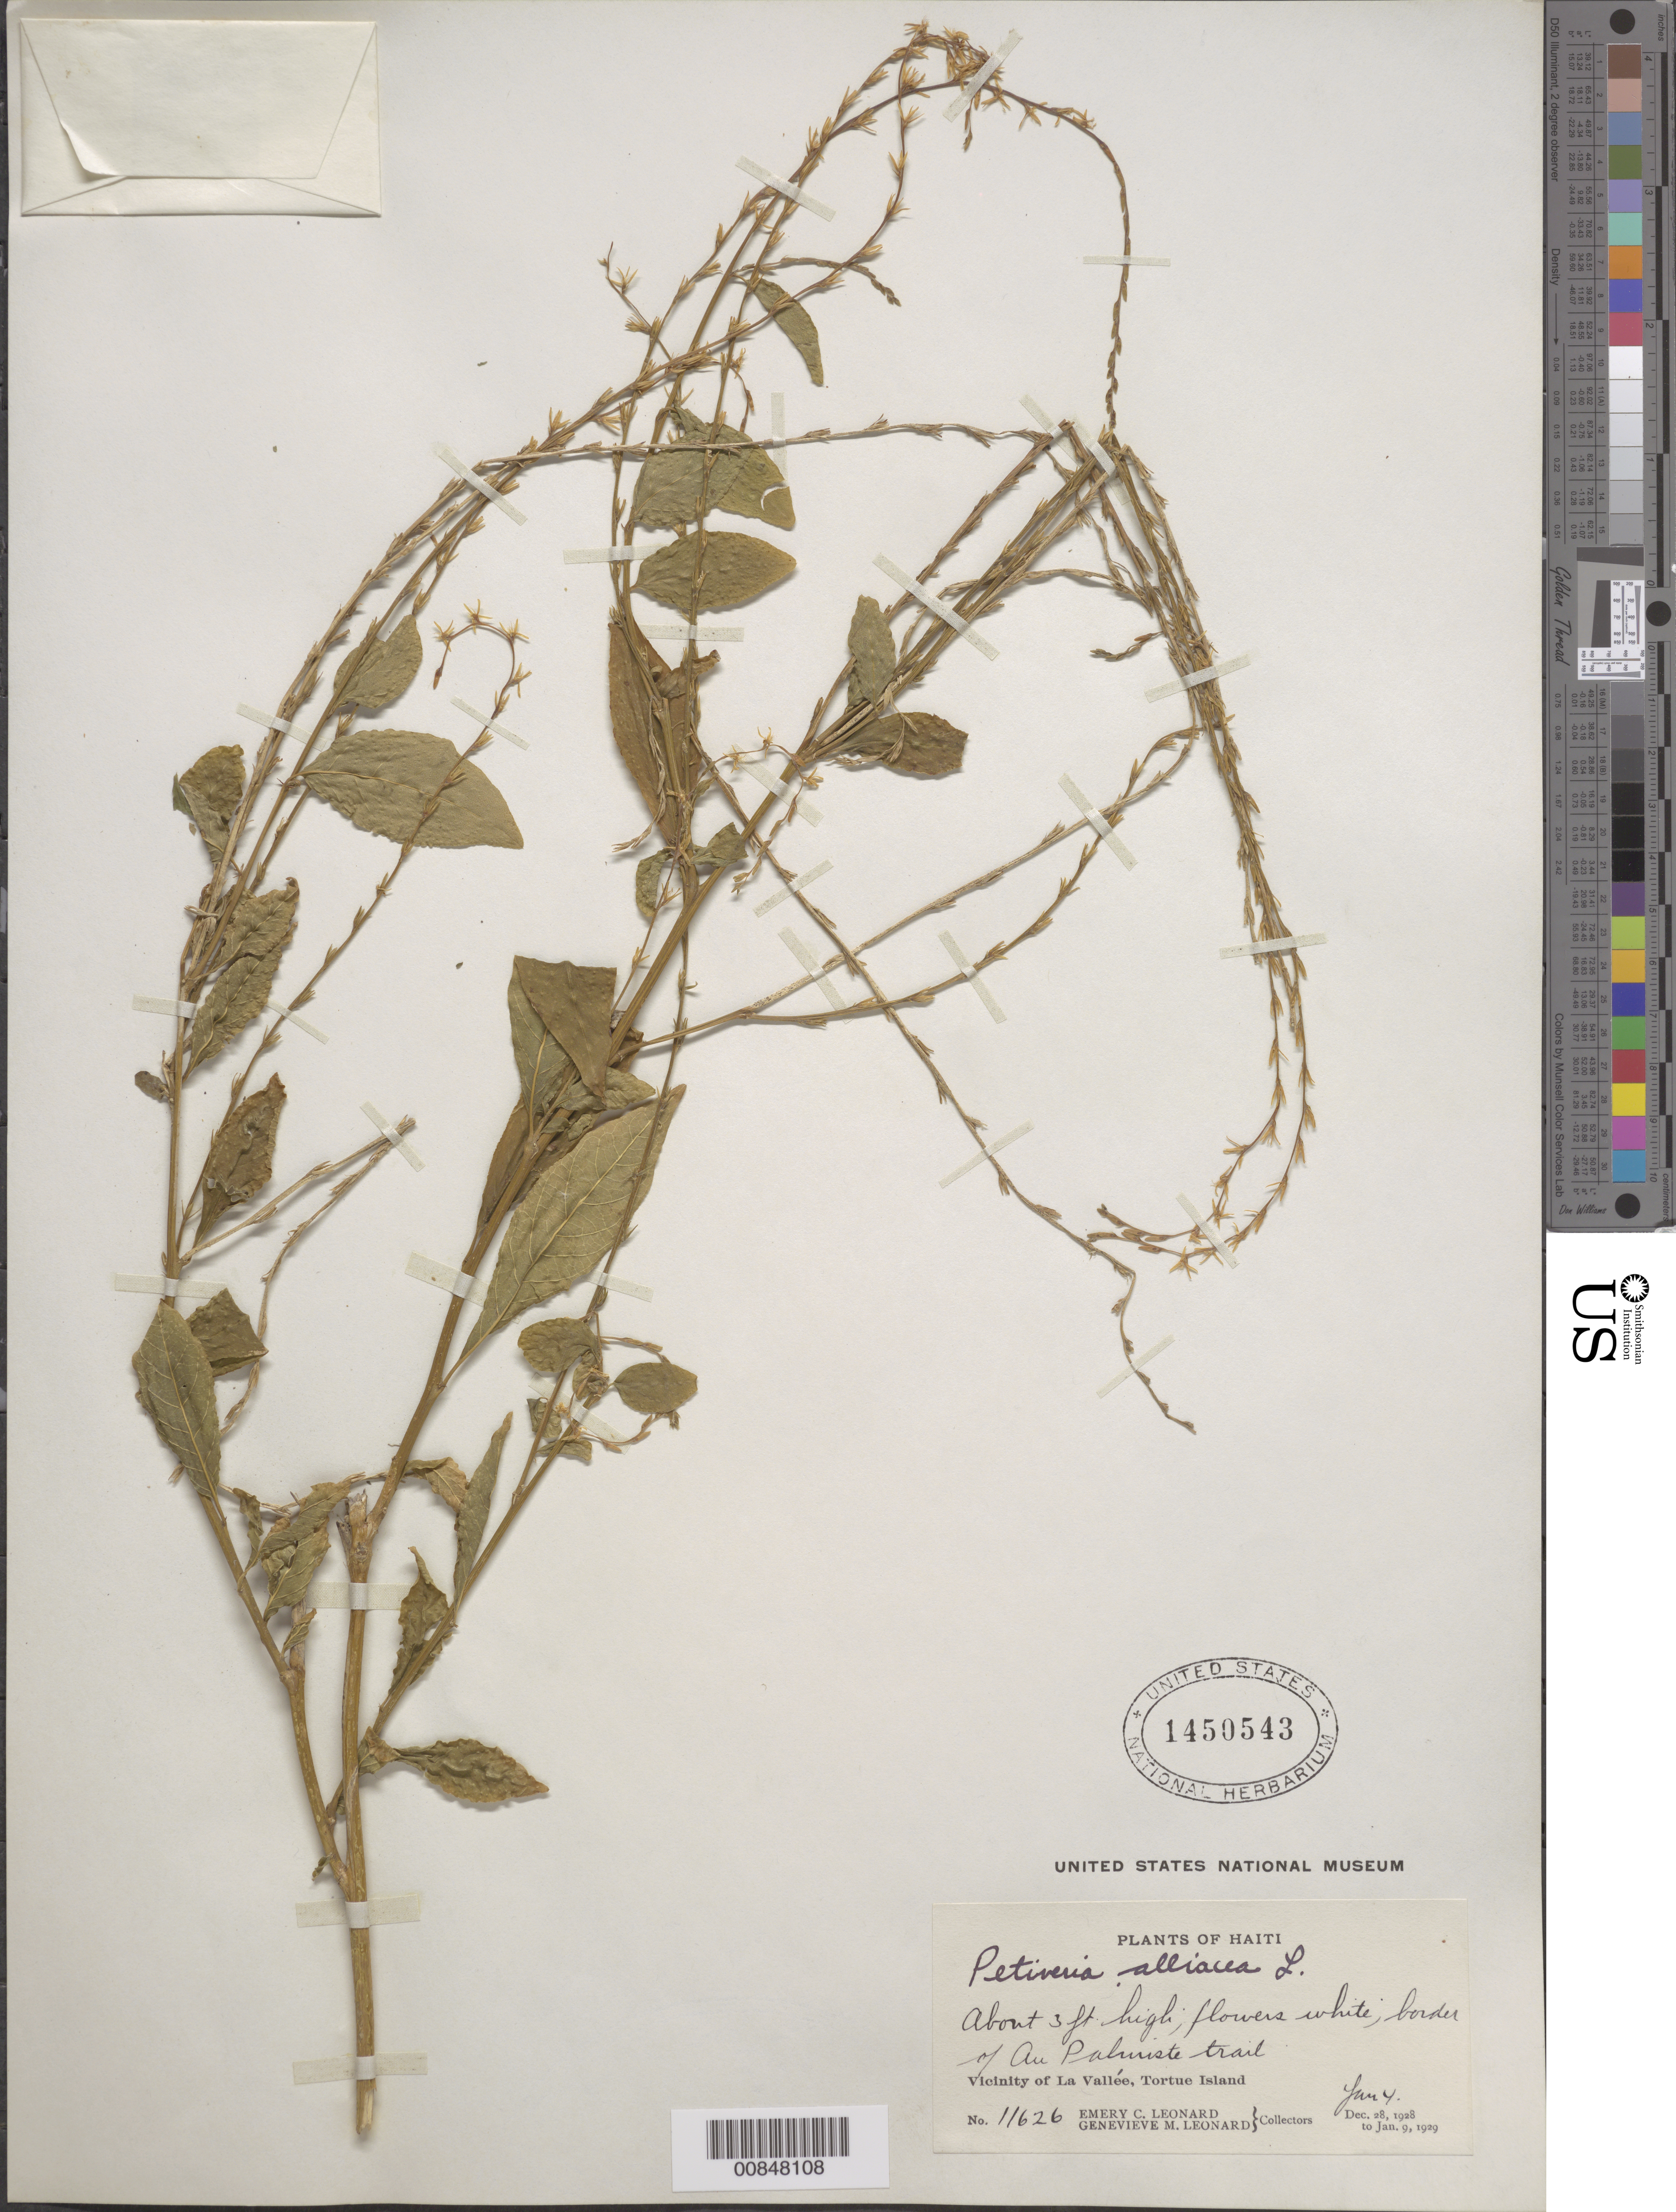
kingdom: Plantae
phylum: Tracheophyta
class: Magnoliopsida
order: Caryophyllales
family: Phytolaccaceae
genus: Petiveria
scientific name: Petiveria alliacea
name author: L.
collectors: E. C. Leonard & G. M. Leonard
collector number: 11626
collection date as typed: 04 Jan 1929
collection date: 1929-01-04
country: Haiti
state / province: Nord-Óuest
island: Île de la Tortue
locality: Vicinity of La Vallée, Tortue Island. Border of Au Palmiste trail.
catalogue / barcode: US 1450543